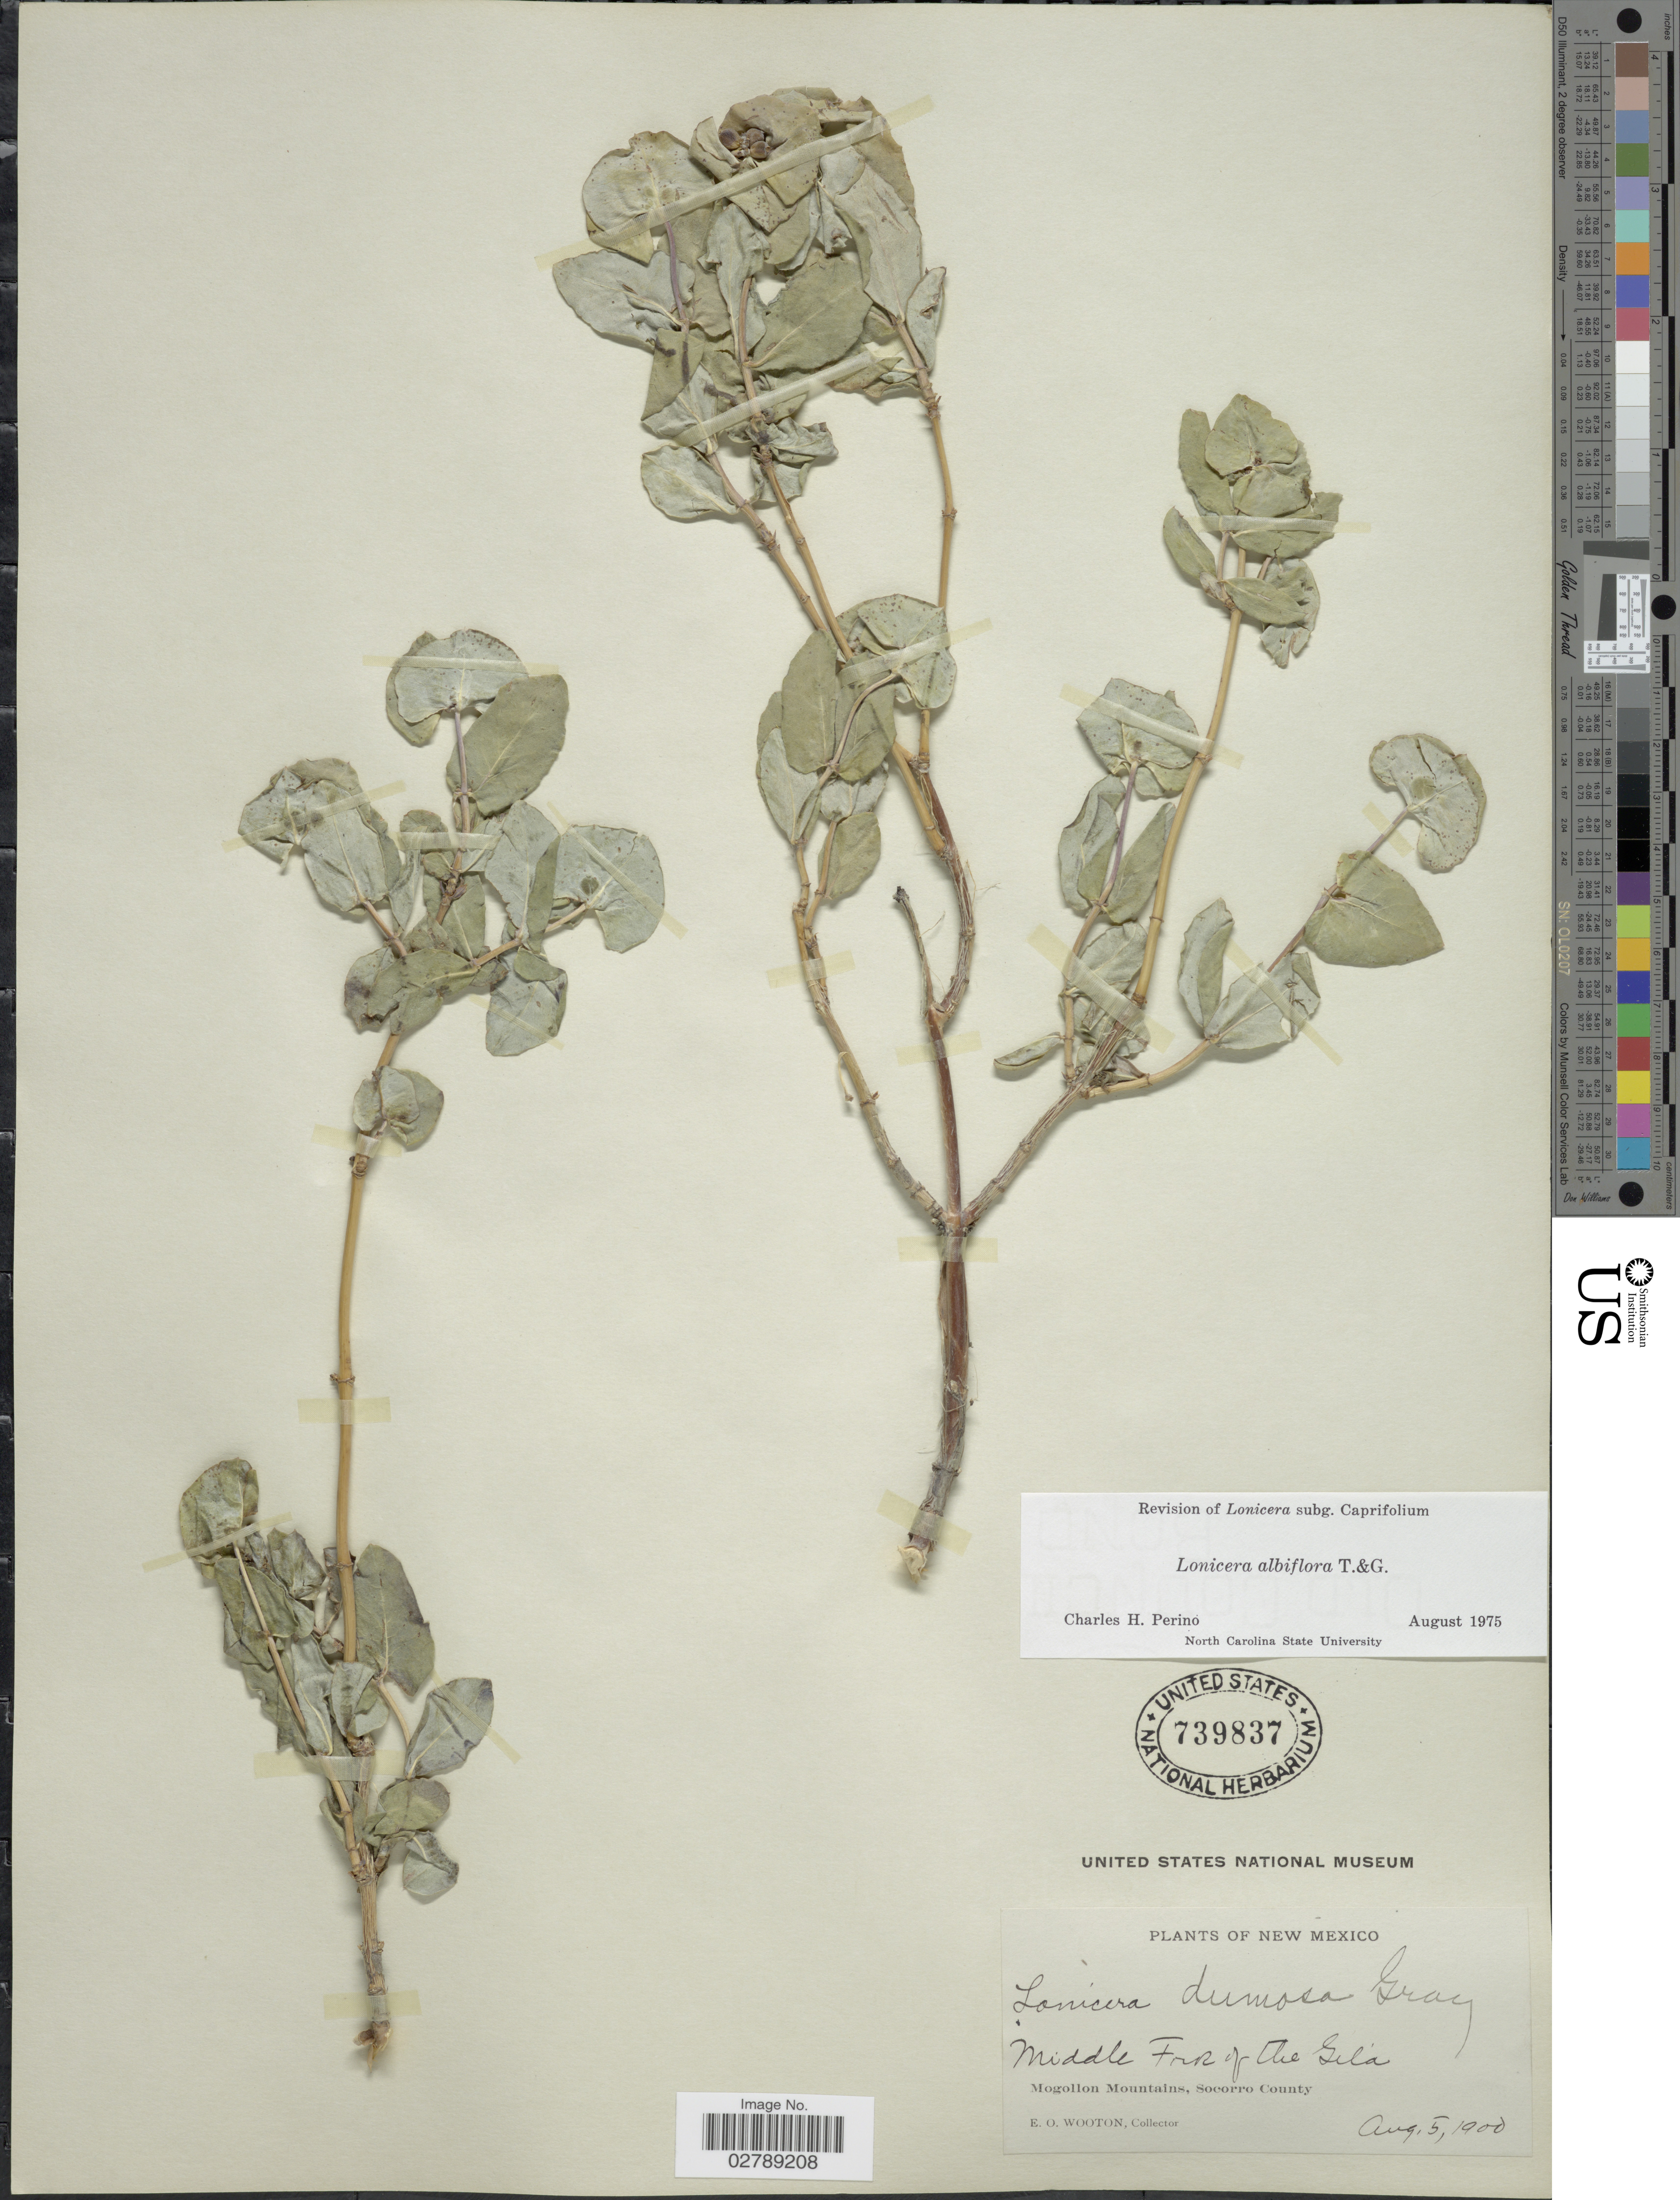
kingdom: Plantae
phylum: Tracheophyta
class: Magnoliopsida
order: Dipsacales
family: Caprifoliaceae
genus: Lonicera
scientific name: Lonicera dumosa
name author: A. Gray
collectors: E. O. Wooton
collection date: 1900-08-05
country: United States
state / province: New Mexico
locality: Middle Fork of The Gila. Mogollon Mountains, Socorro County.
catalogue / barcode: US 739837